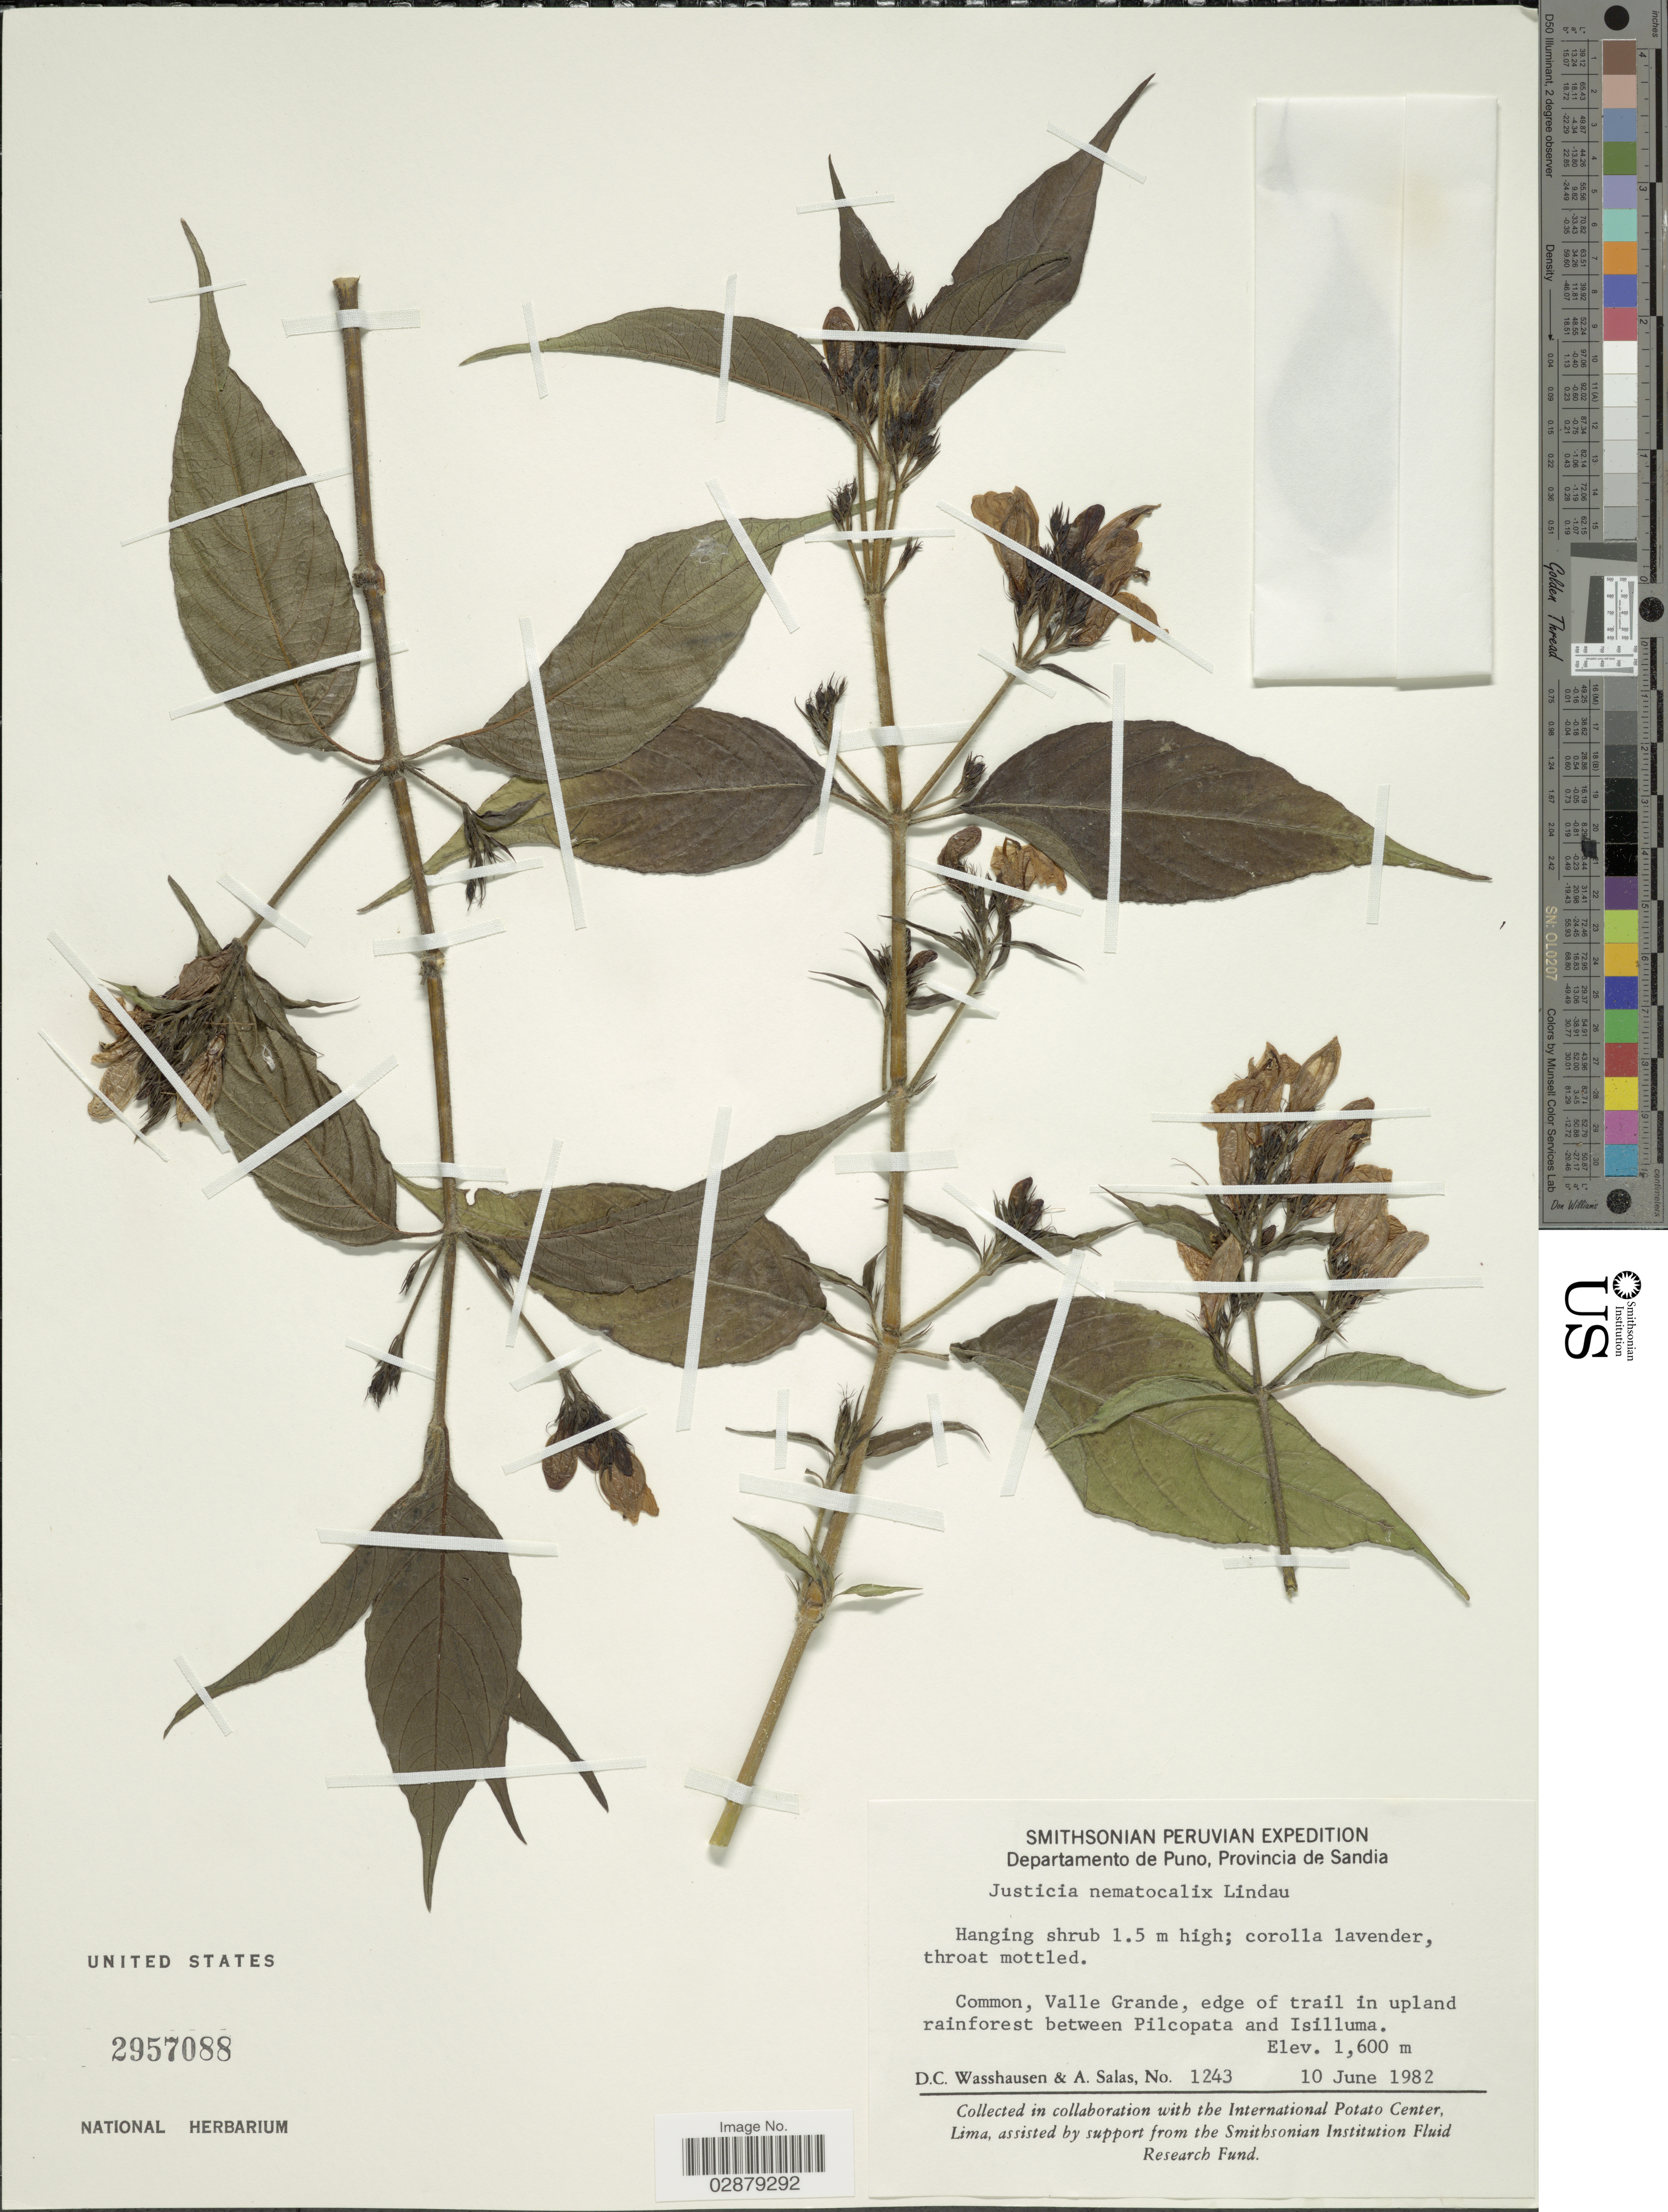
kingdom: Plantae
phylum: Tracheophyta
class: Magnoliopsida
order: Lamiales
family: Acanthaceae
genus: Justicia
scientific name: Justicia kuntzei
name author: Lindau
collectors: D. C. Wasshausen & A. Salas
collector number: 1243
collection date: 1982-06-10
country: Peru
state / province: Puno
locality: Departamento de Puno, Provincia de Sandia. Common, Valle Grande, edge of trail in upland rainforest between Pilcopata and Isilluma.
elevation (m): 1600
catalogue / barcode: US 2957088